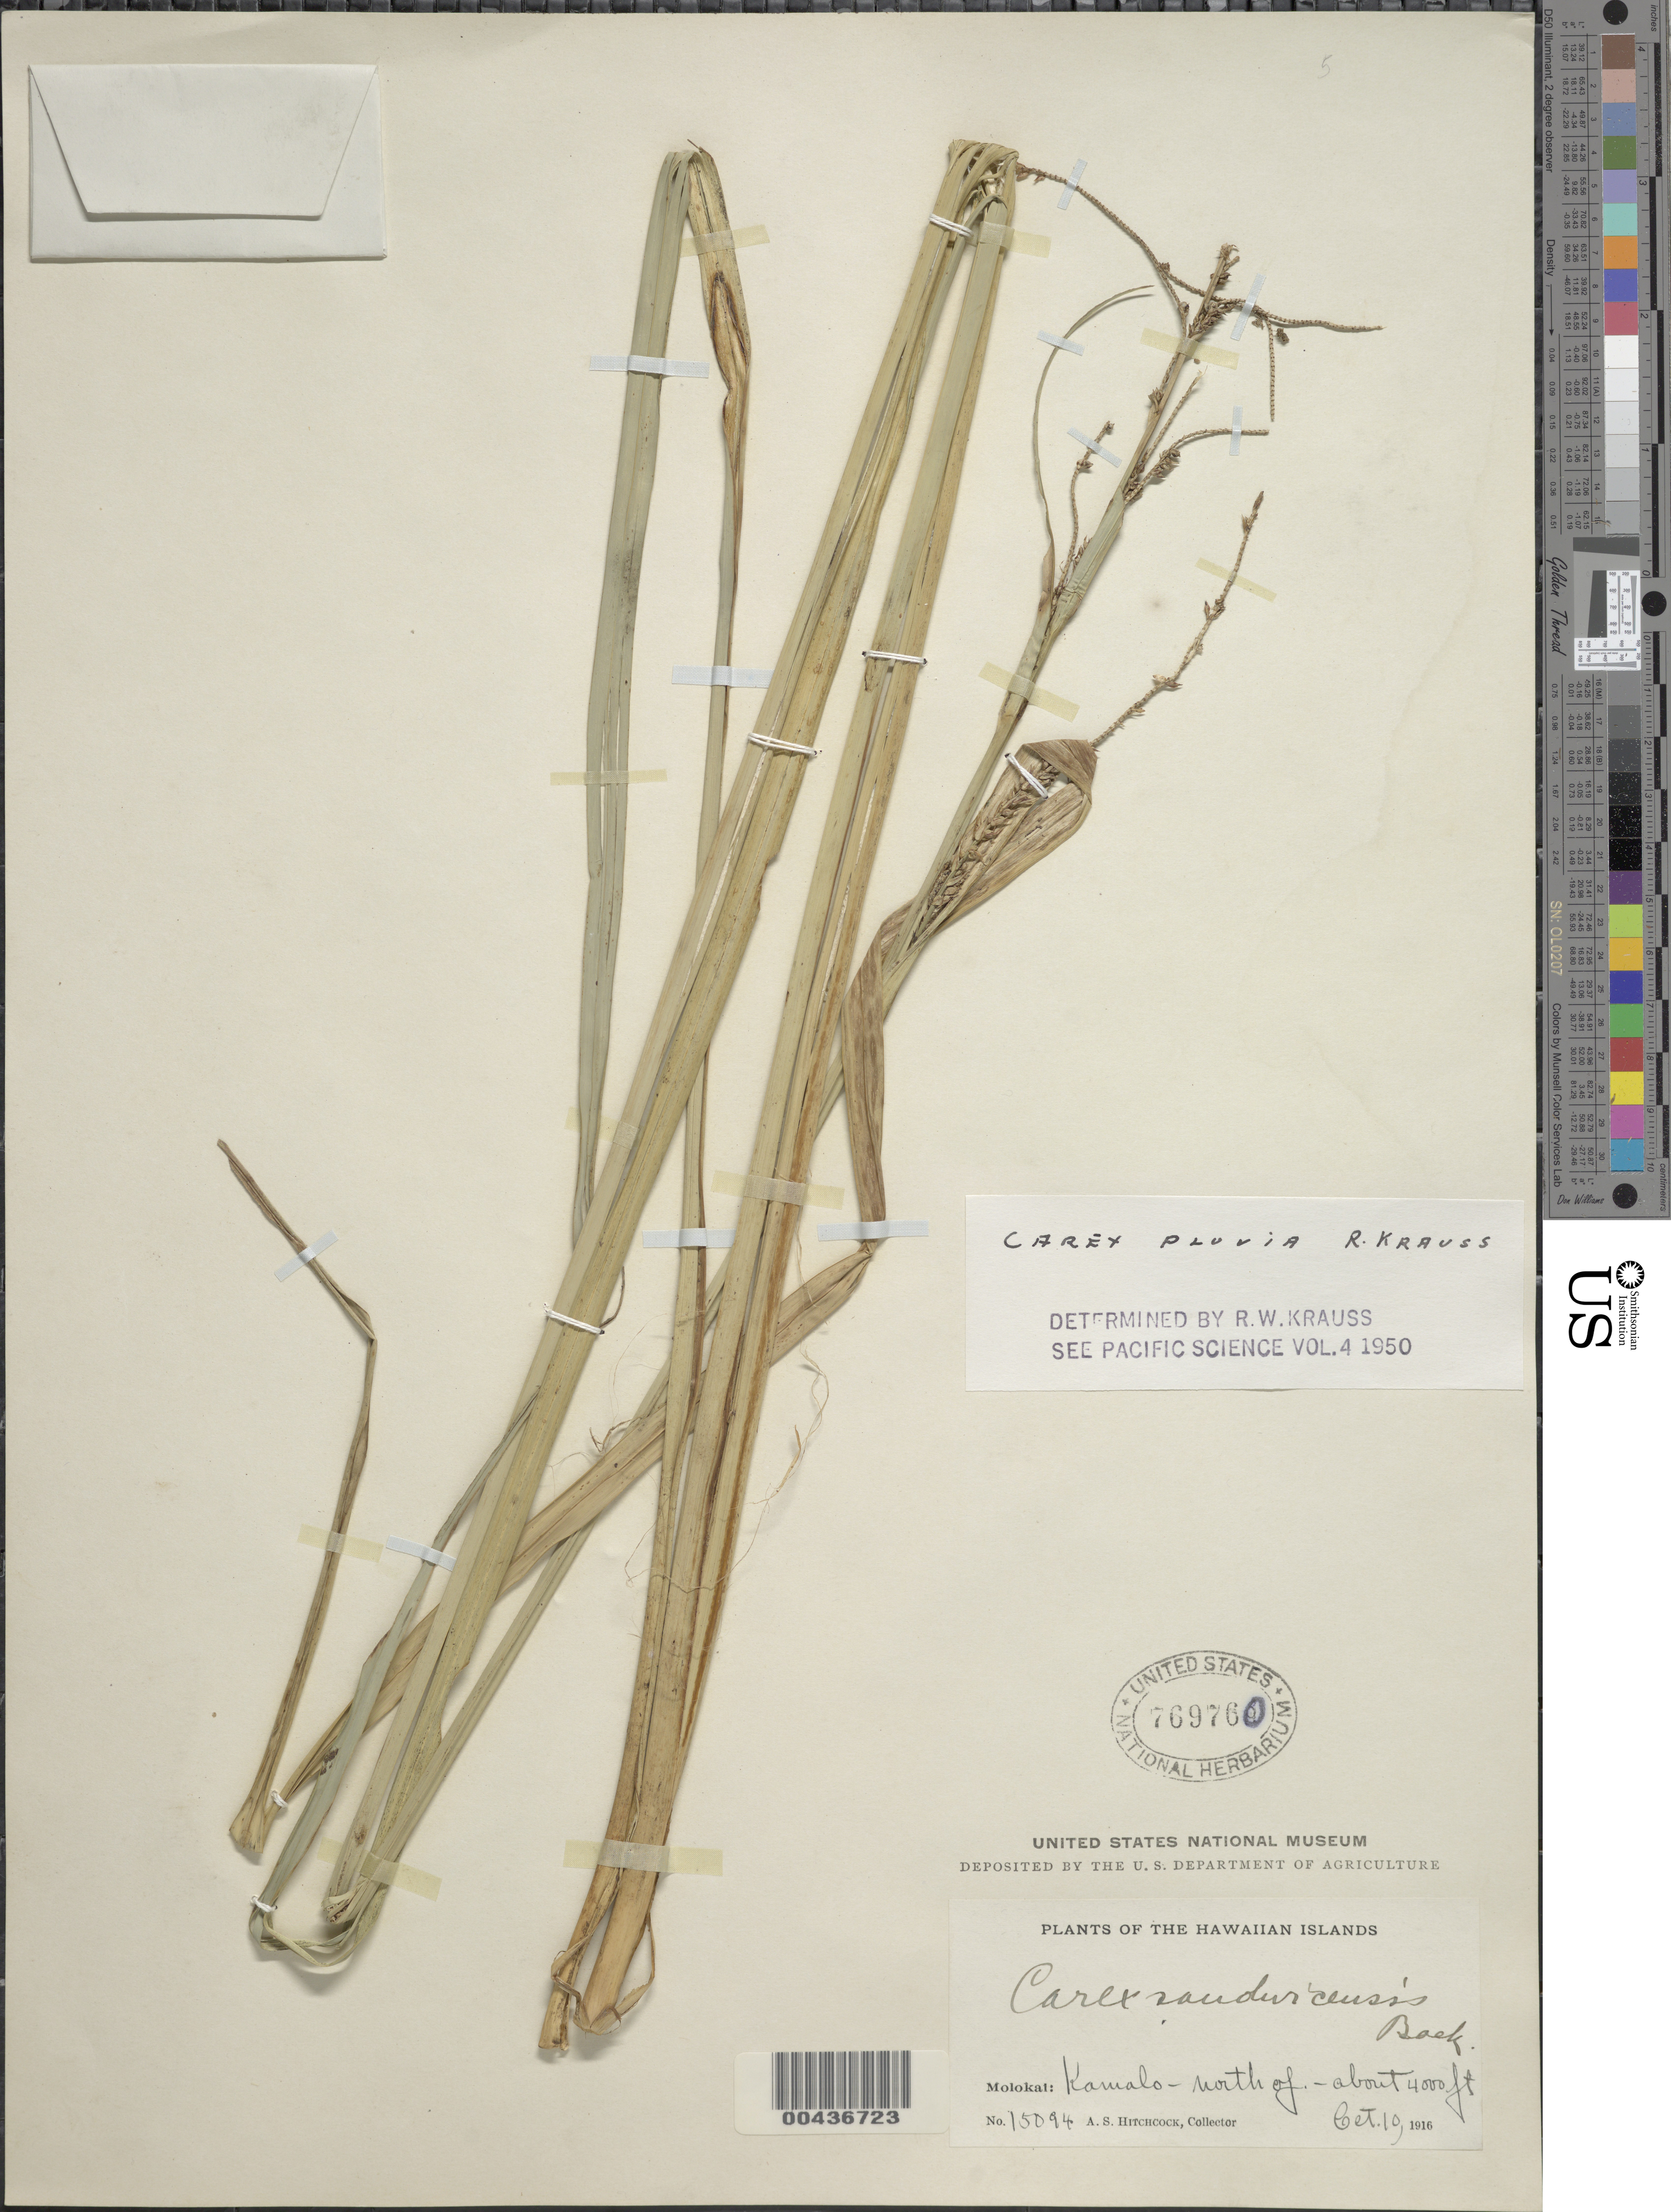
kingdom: Plantae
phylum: Tracheophyta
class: Liliopsida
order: Poales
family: Cyperaceae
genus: Carex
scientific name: Carex alligata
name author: Boott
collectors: A. S. Hitchcock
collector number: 15094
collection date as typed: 10 Oct 1916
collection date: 1916-10-10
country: United States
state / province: Hawaii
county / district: Maui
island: Moloka'i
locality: N of Kamalo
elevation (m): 1219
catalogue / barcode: US 769760